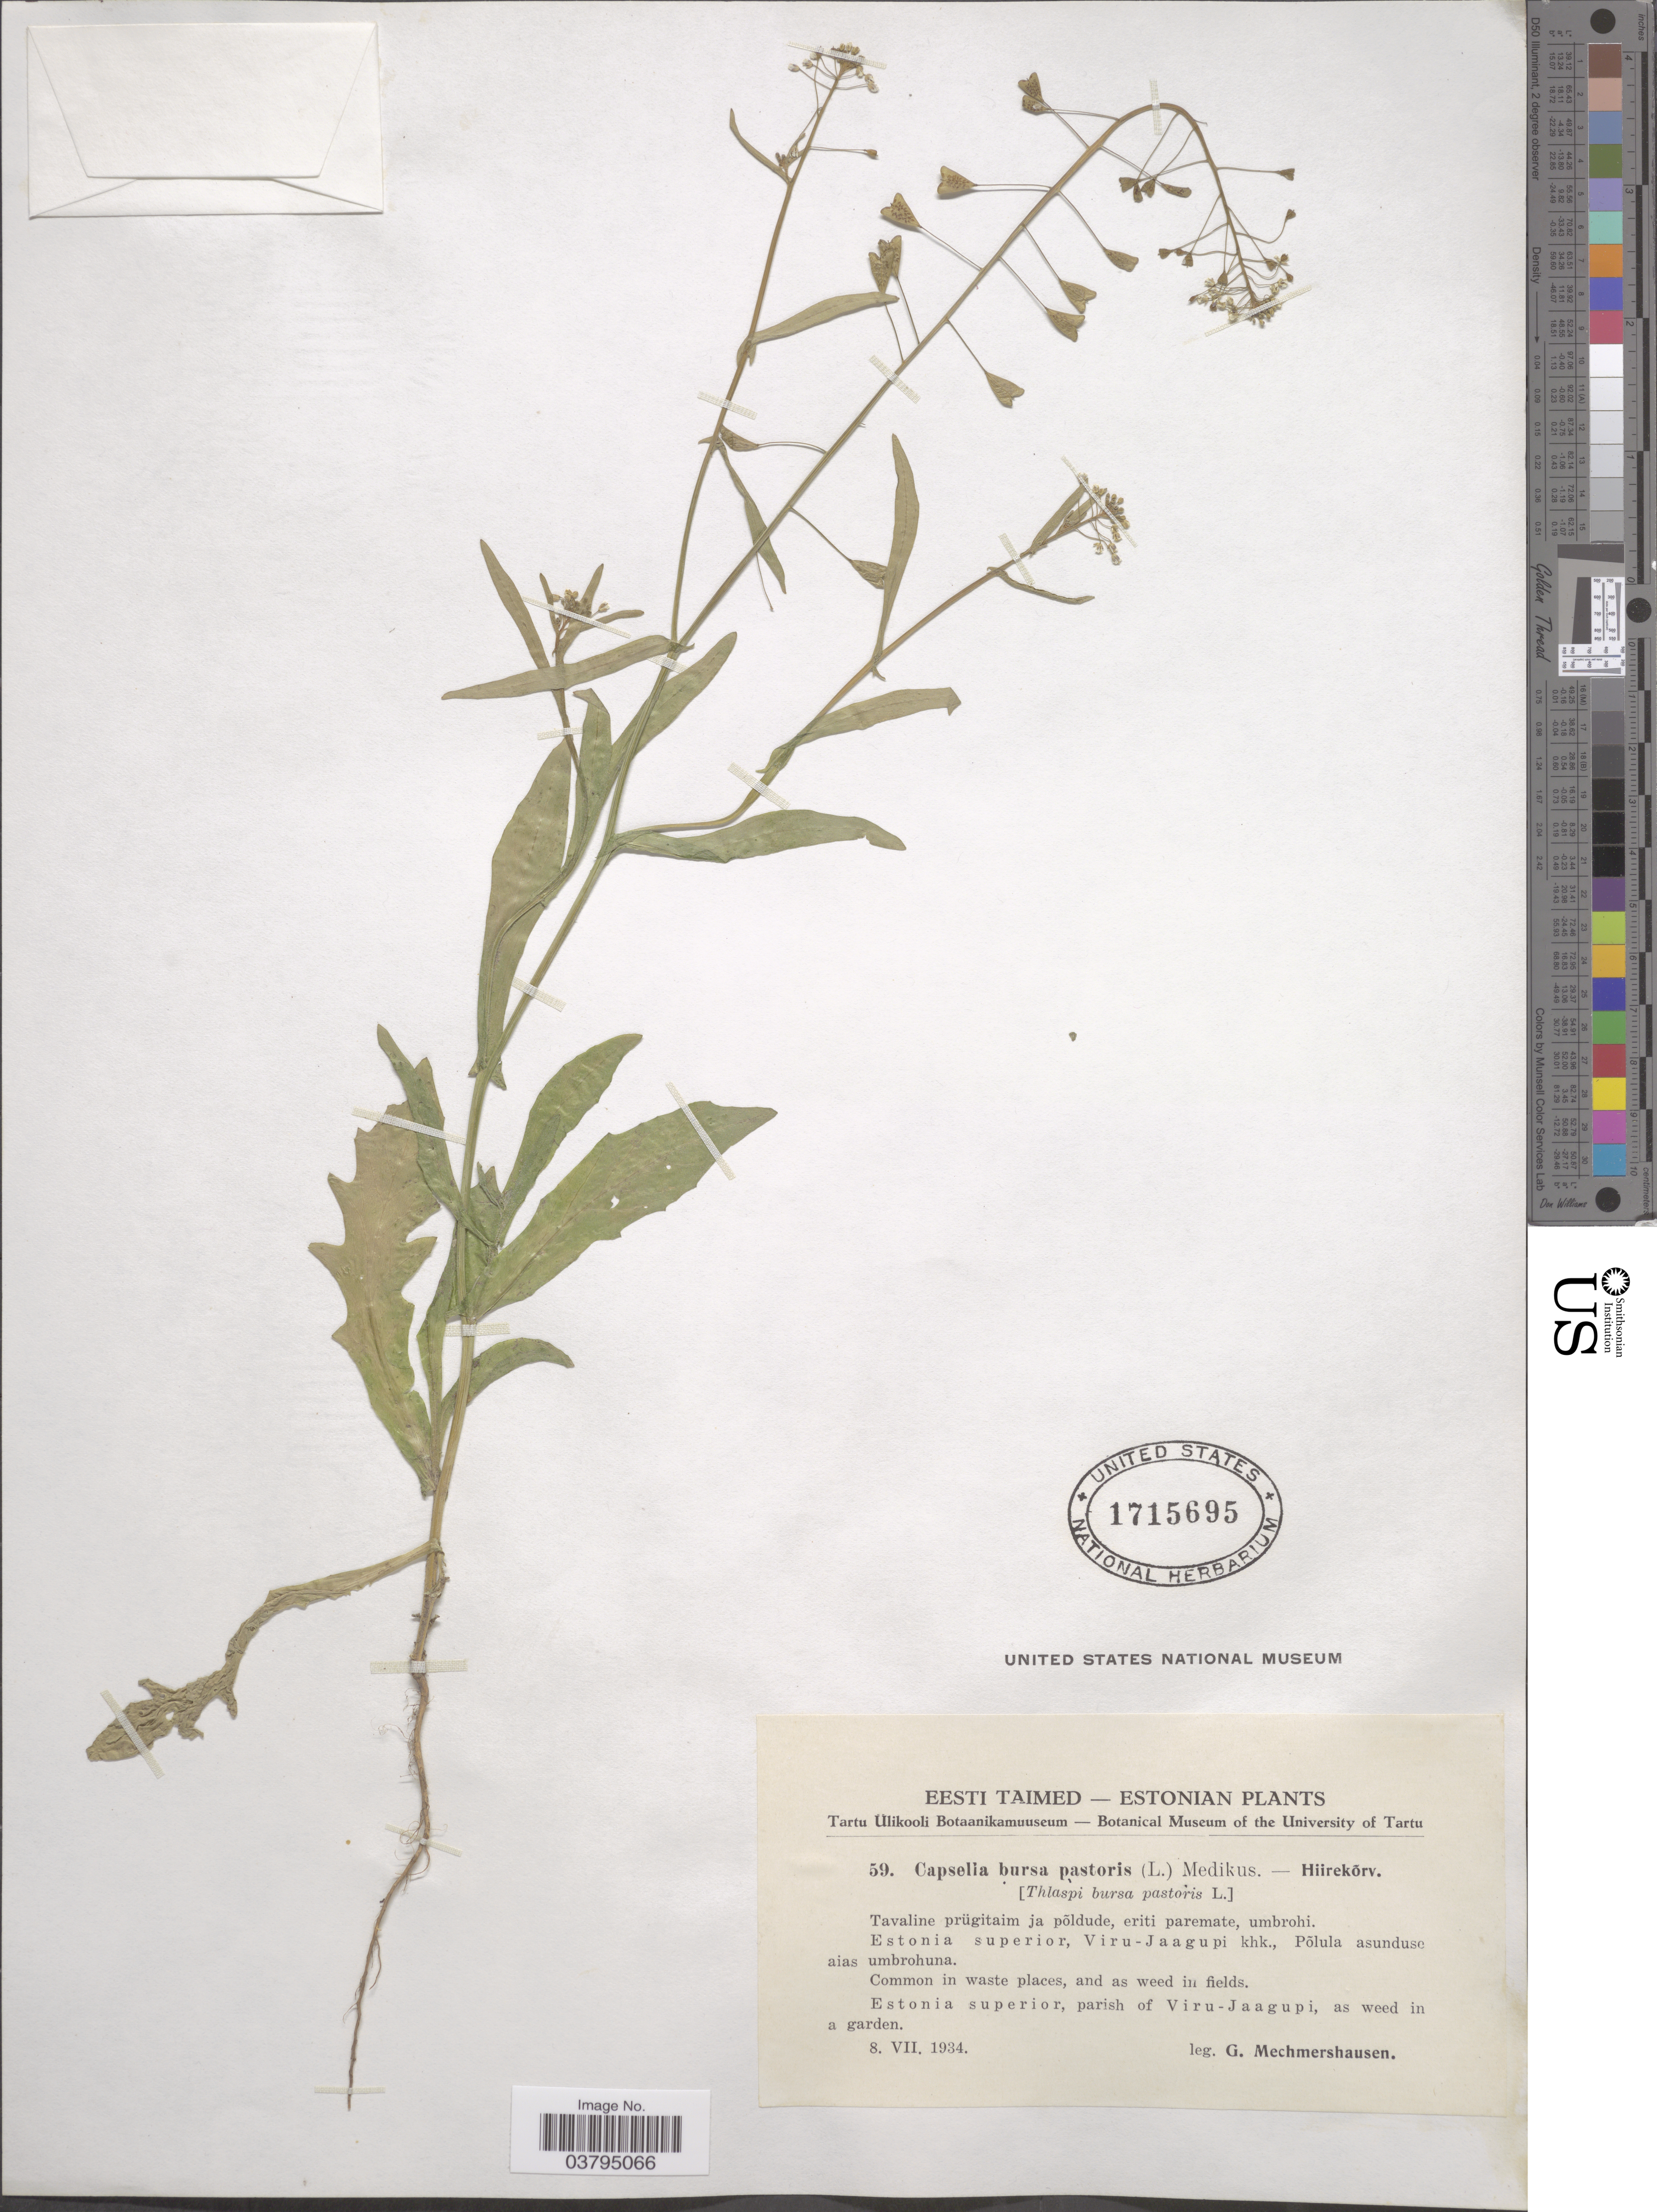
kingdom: Plantae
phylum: Tracheophyta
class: Magnoliopsida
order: Brassicales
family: Brassicaceae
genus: Capsella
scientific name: Capsella bursa-pastoris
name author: (L.) Medik.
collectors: G. Mechmershausen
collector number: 59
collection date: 1934-07-08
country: Estonia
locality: Estonia superior, parish of Viru- Jaagupi.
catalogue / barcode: US 1715695